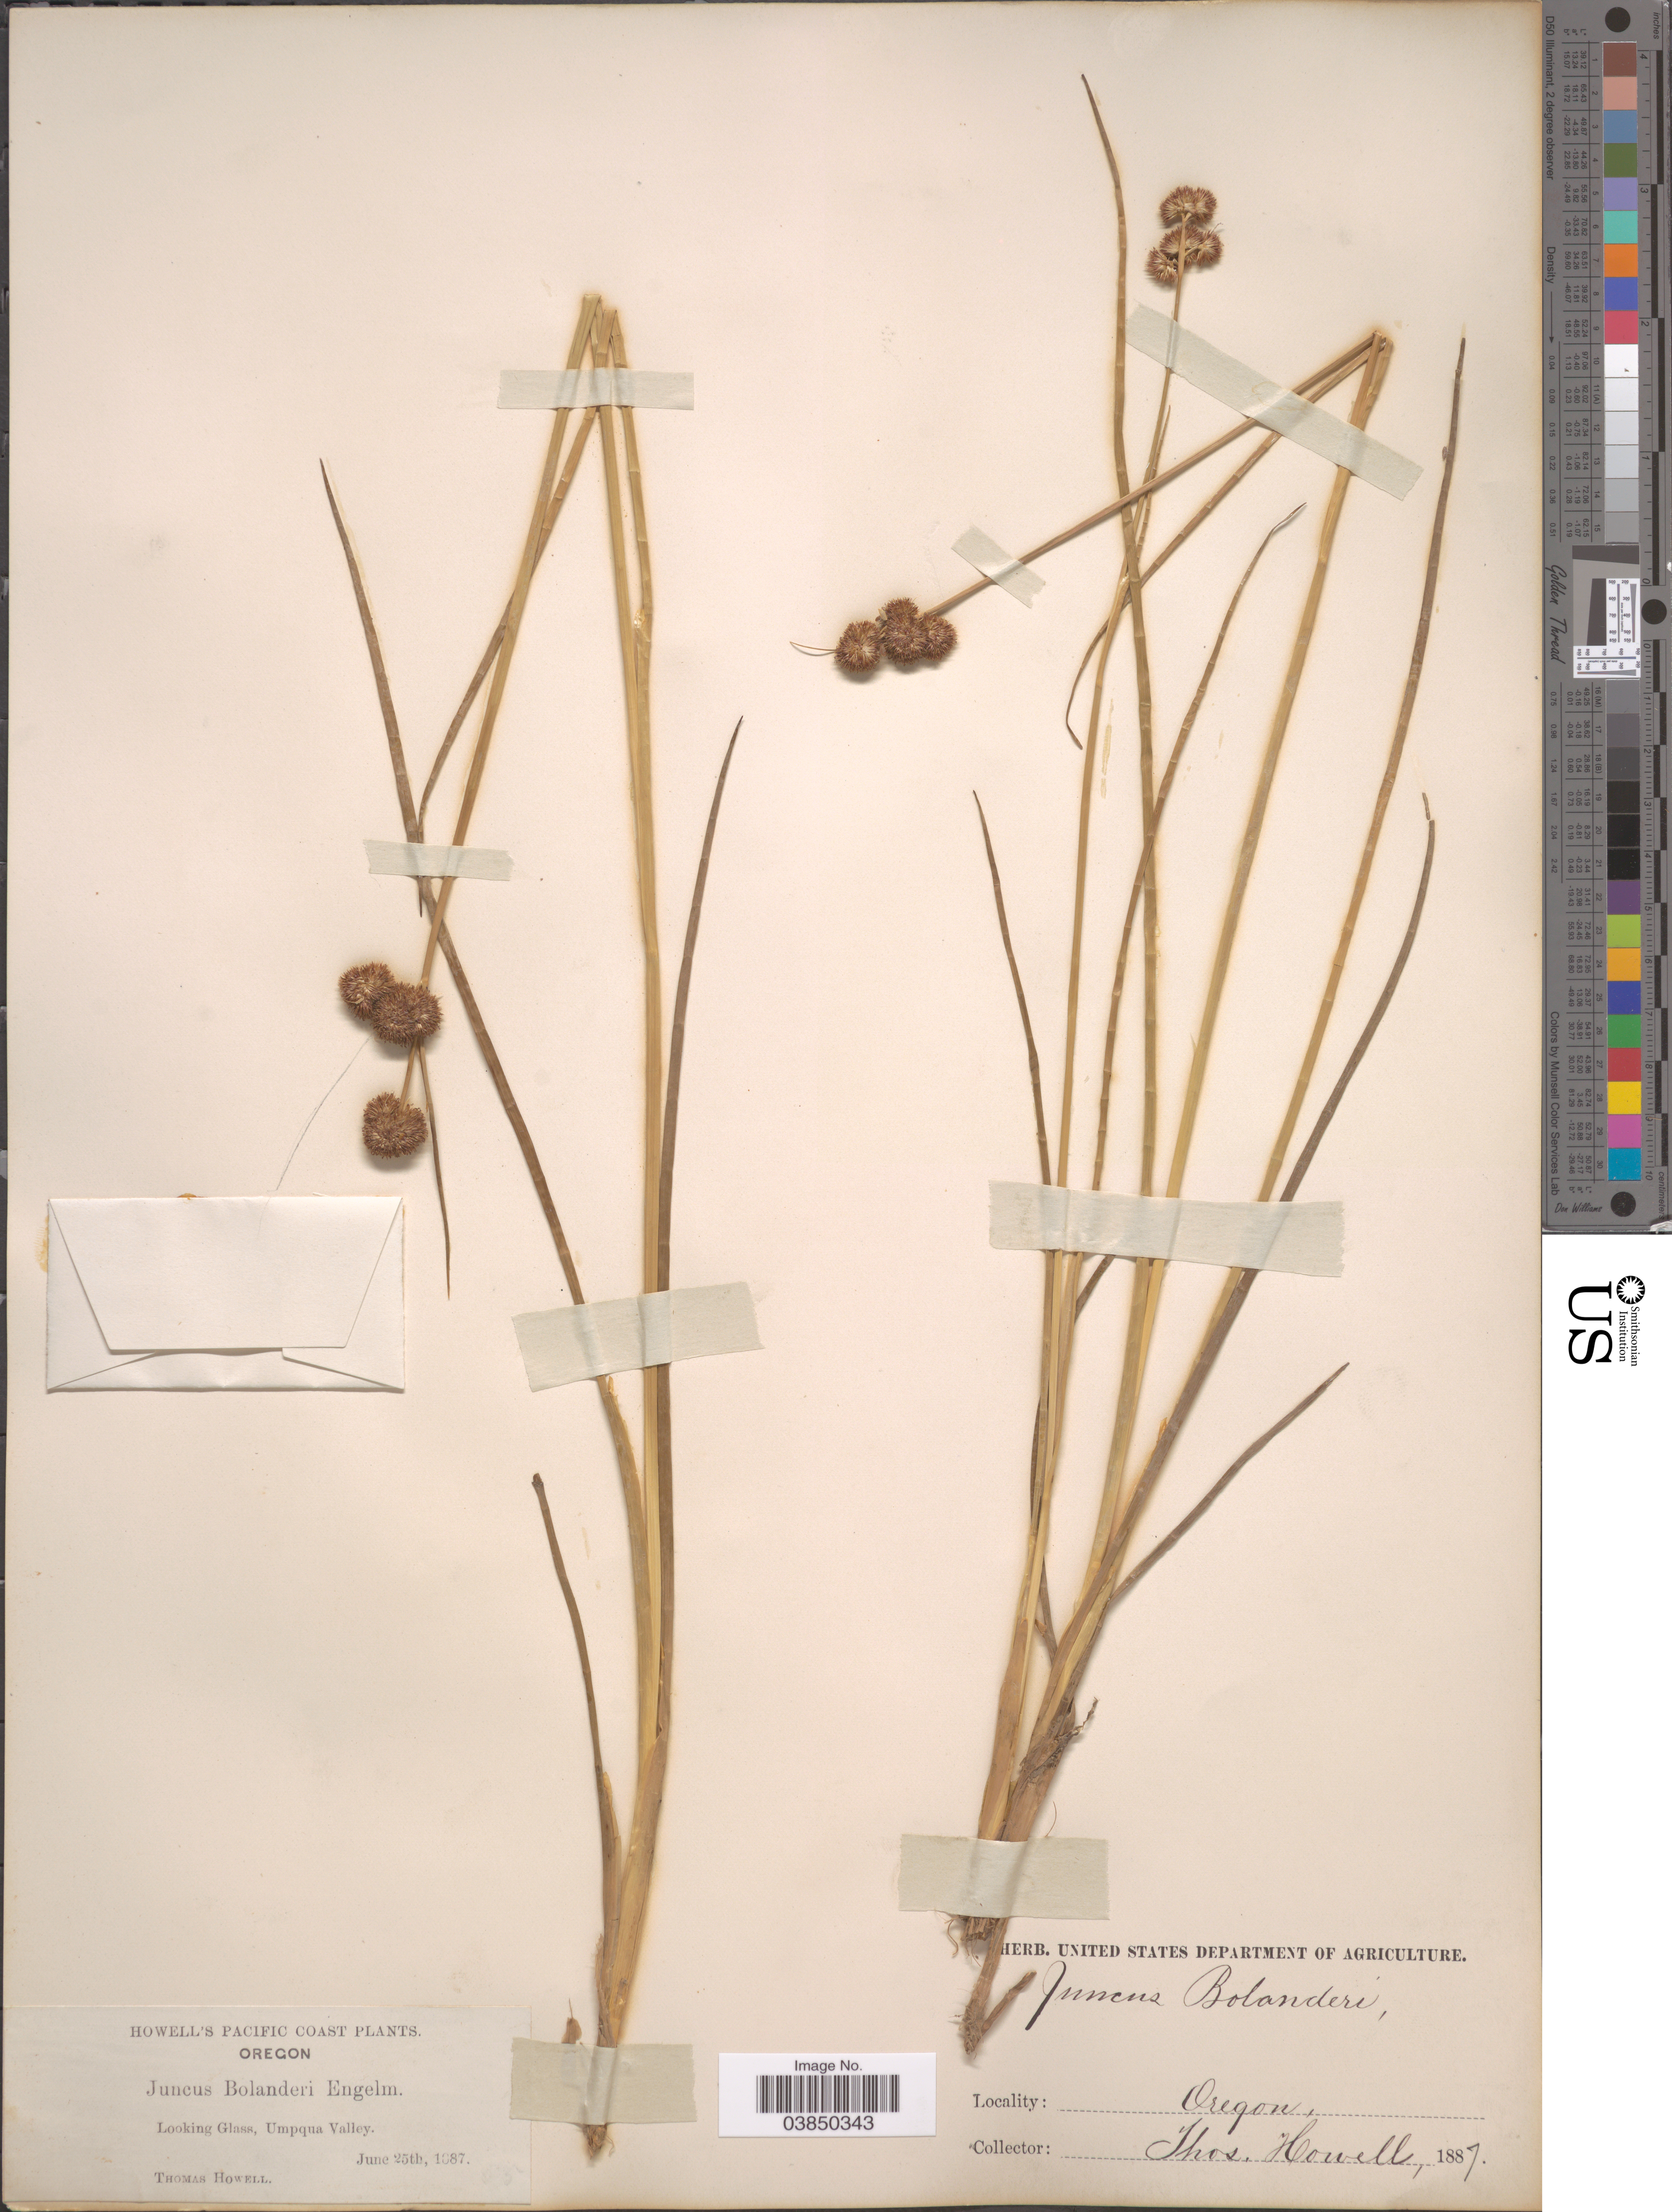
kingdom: Plantae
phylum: Tracheophyta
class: Liliopsida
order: Poales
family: Juncaceae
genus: Juncus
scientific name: Juncus bolanderi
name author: Engelm.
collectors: T. Howell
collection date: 1887-06-25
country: United States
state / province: Oregon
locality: Pacific Coast. Looking Glass, Umpqua Valley.